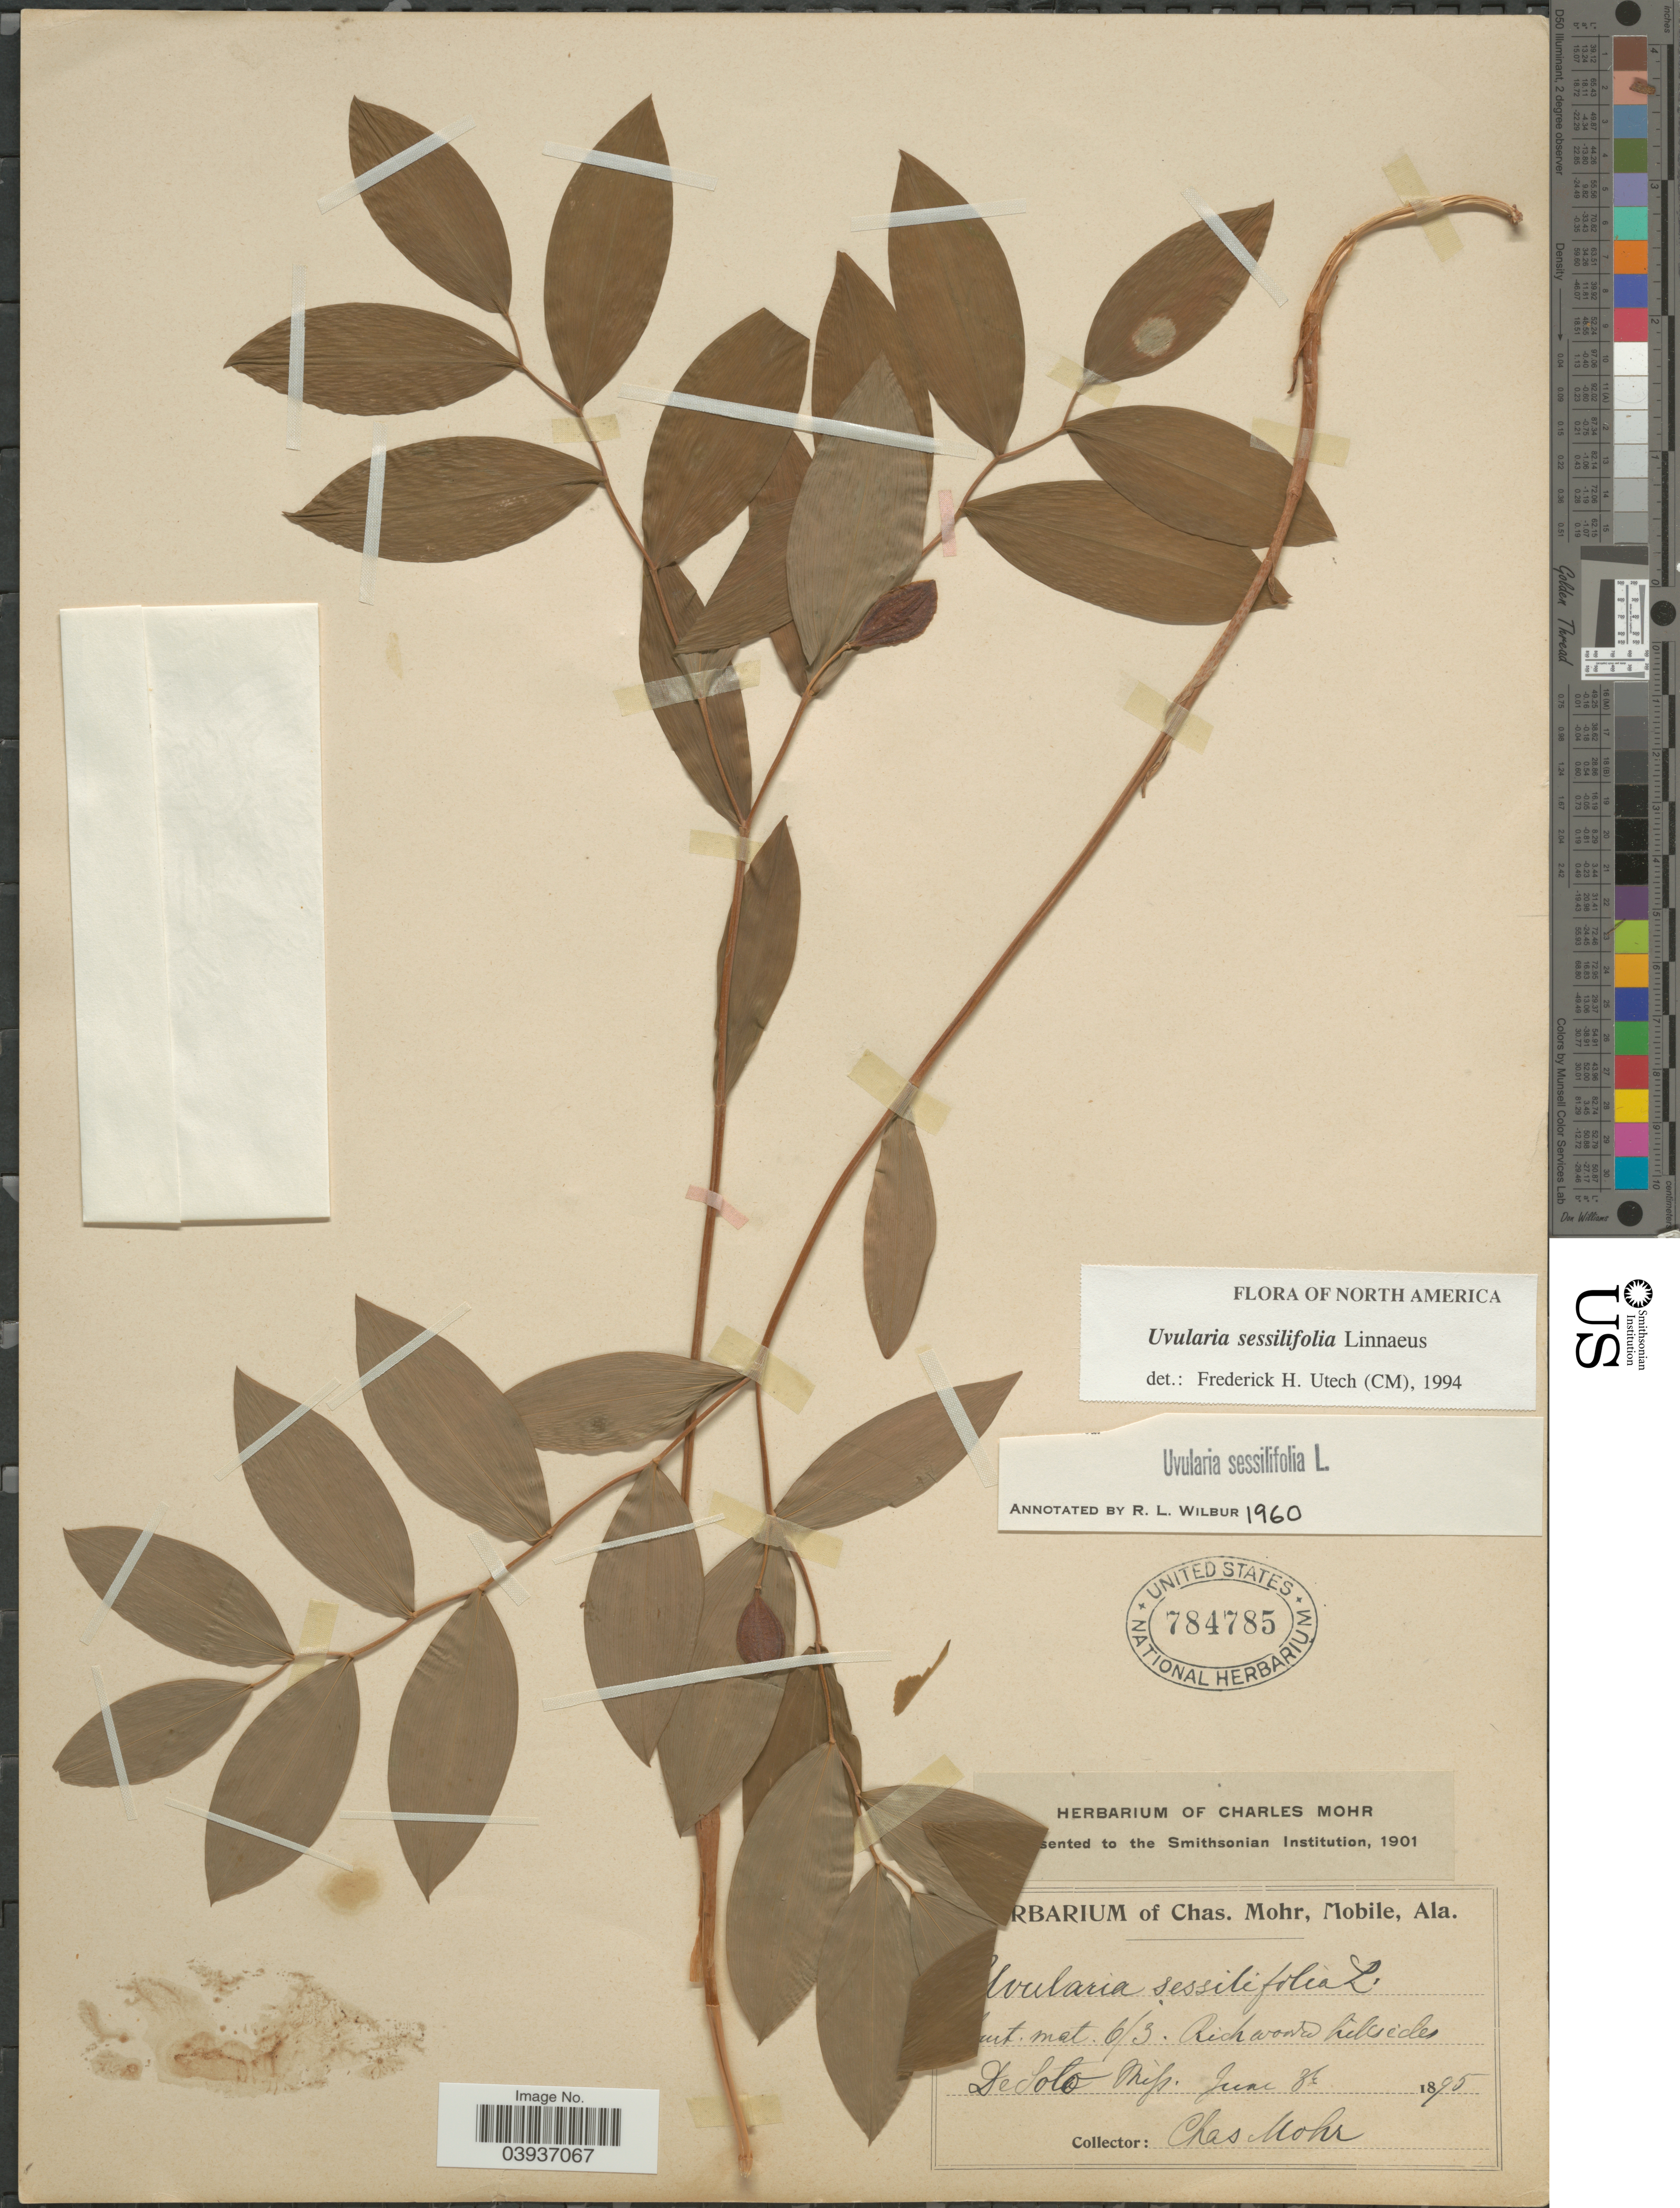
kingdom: Plantae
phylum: Tracheophyta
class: Liliopsida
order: Liliales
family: Colchicaceae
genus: Uvularia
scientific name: Uvularia sessilifolia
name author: L.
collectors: Mohr, C. T. (herbarium)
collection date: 1895-06-03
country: United States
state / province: Mississippi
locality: DeSolo.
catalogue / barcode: US 784785